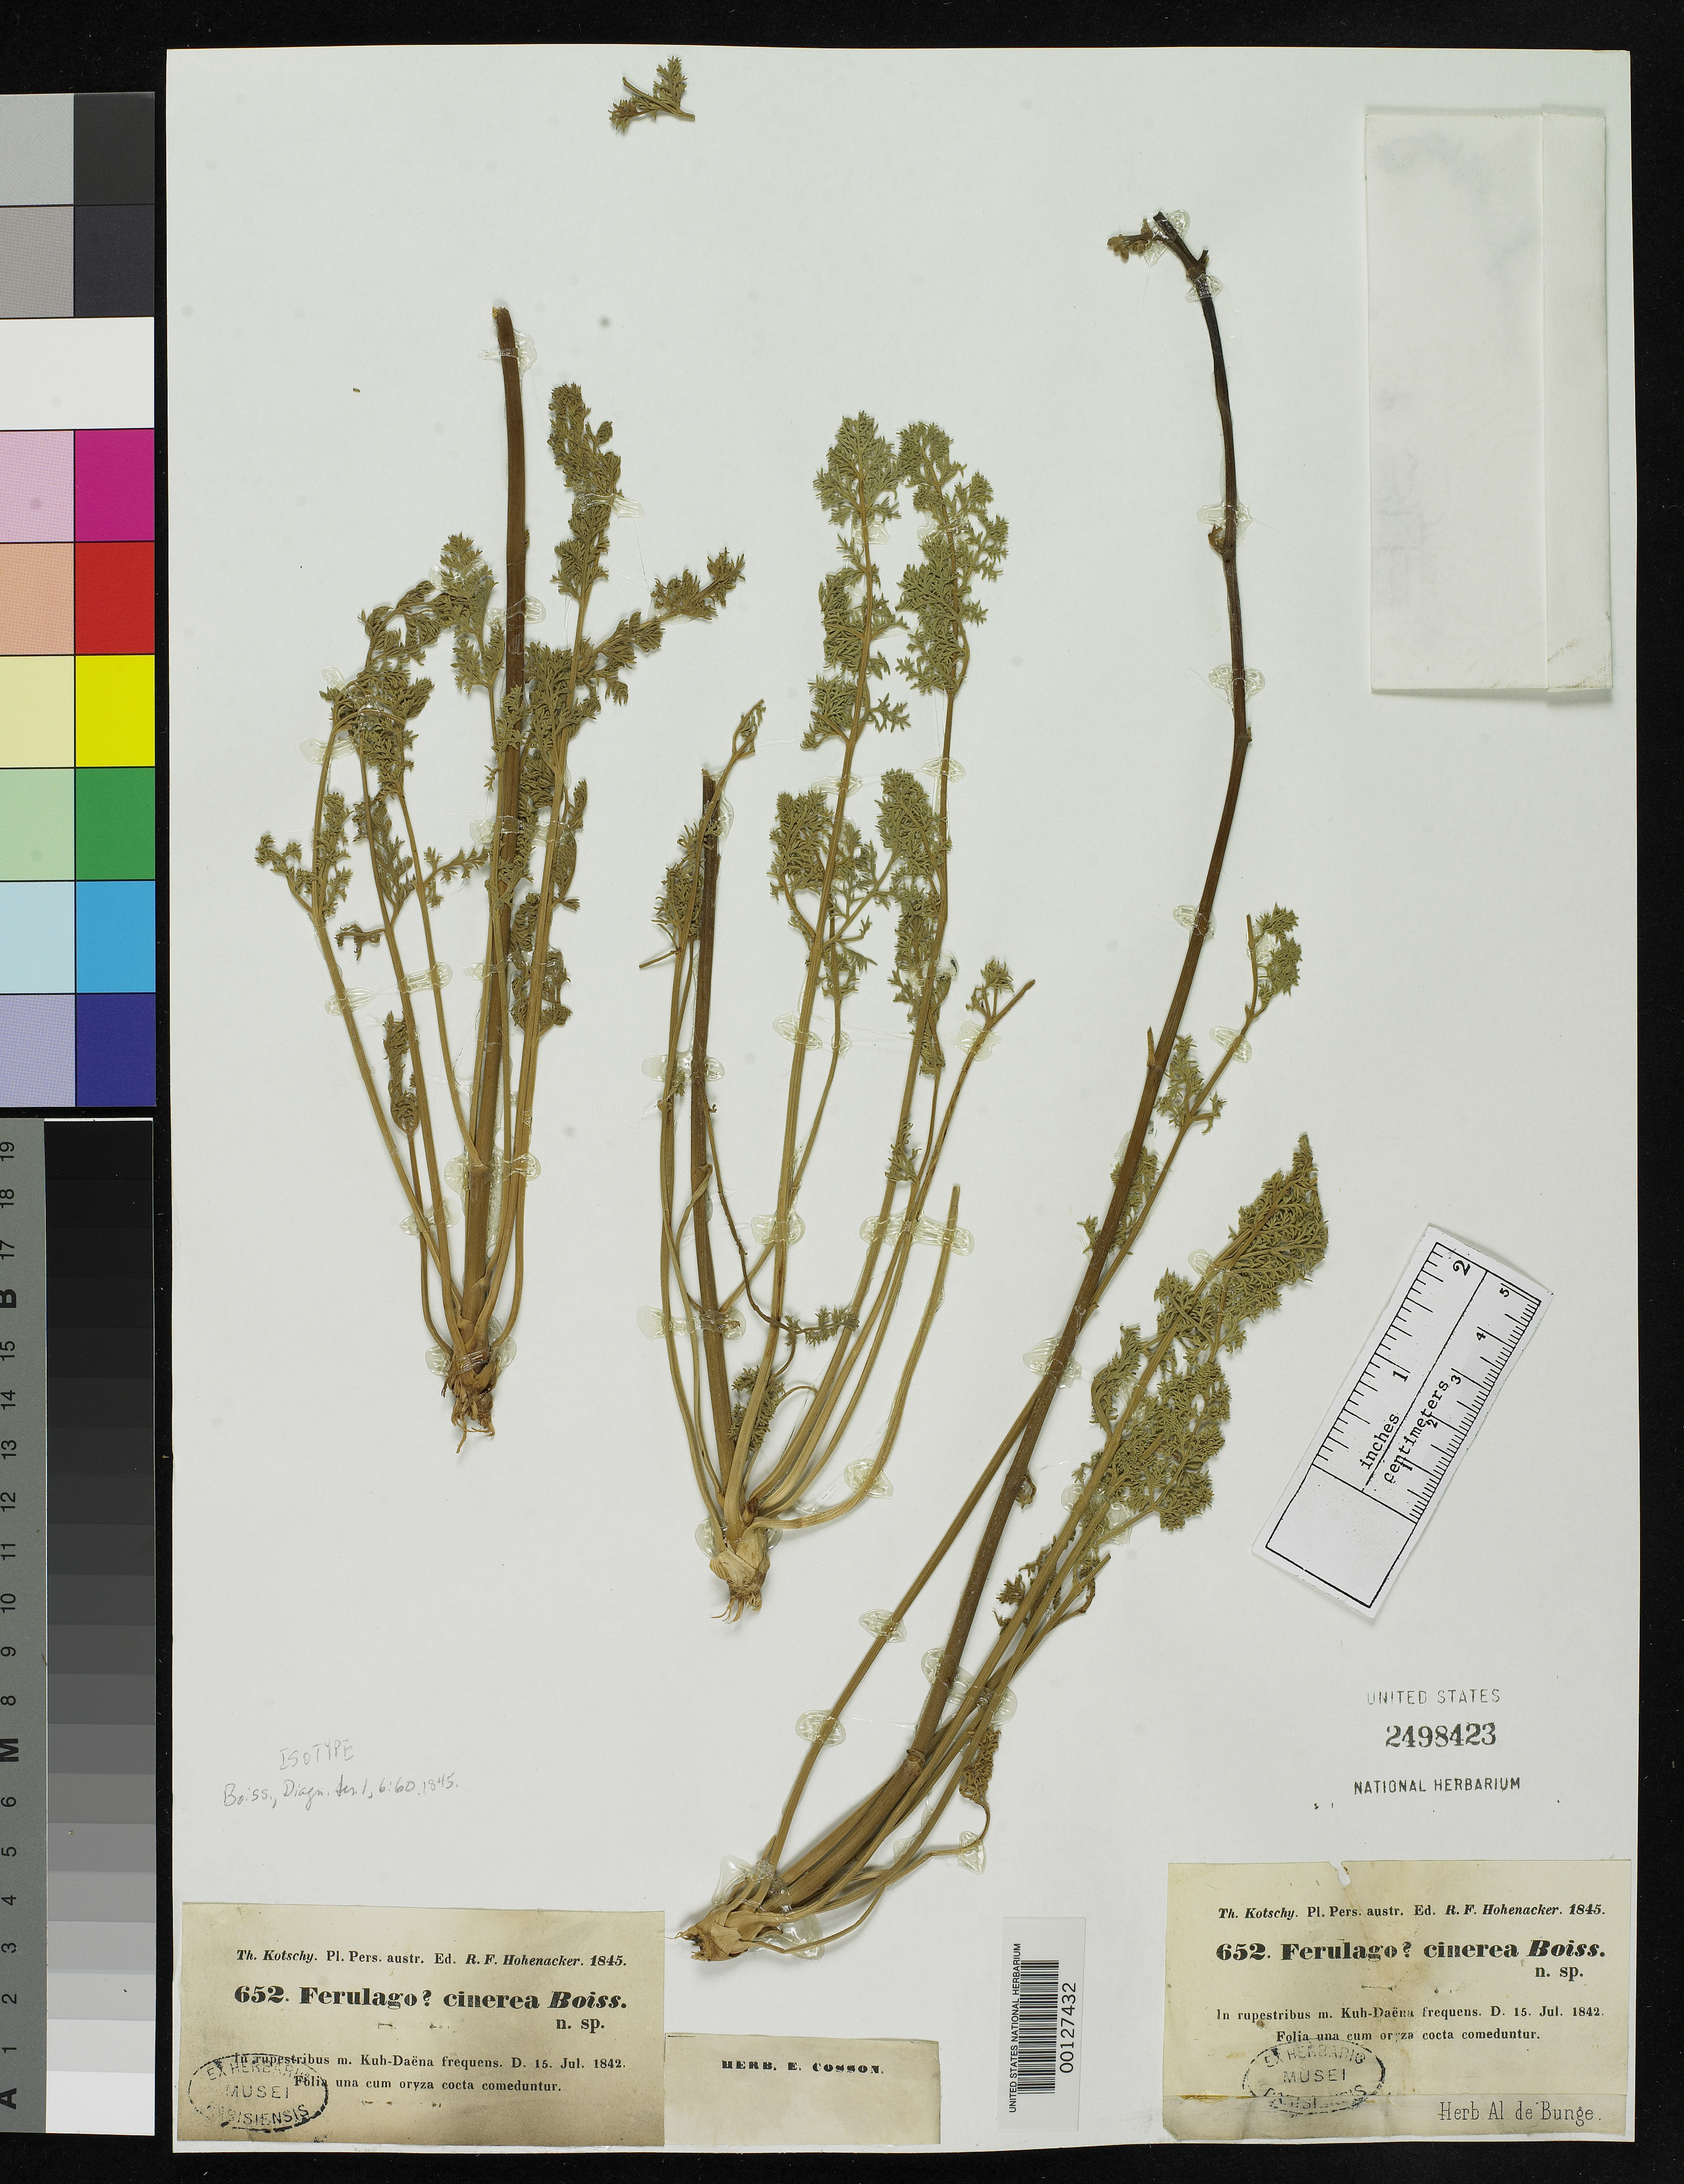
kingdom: Plantae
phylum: Tracheophyta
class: Magnoliopsida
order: Apiales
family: Apiaceae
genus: Ferulago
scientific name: Ferulago cinerea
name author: Boiss.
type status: Isotype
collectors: K. G. Kotschy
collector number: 652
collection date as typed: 15 Jul 1842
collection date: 1842-07-15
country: Iran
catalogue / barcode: US 2498423